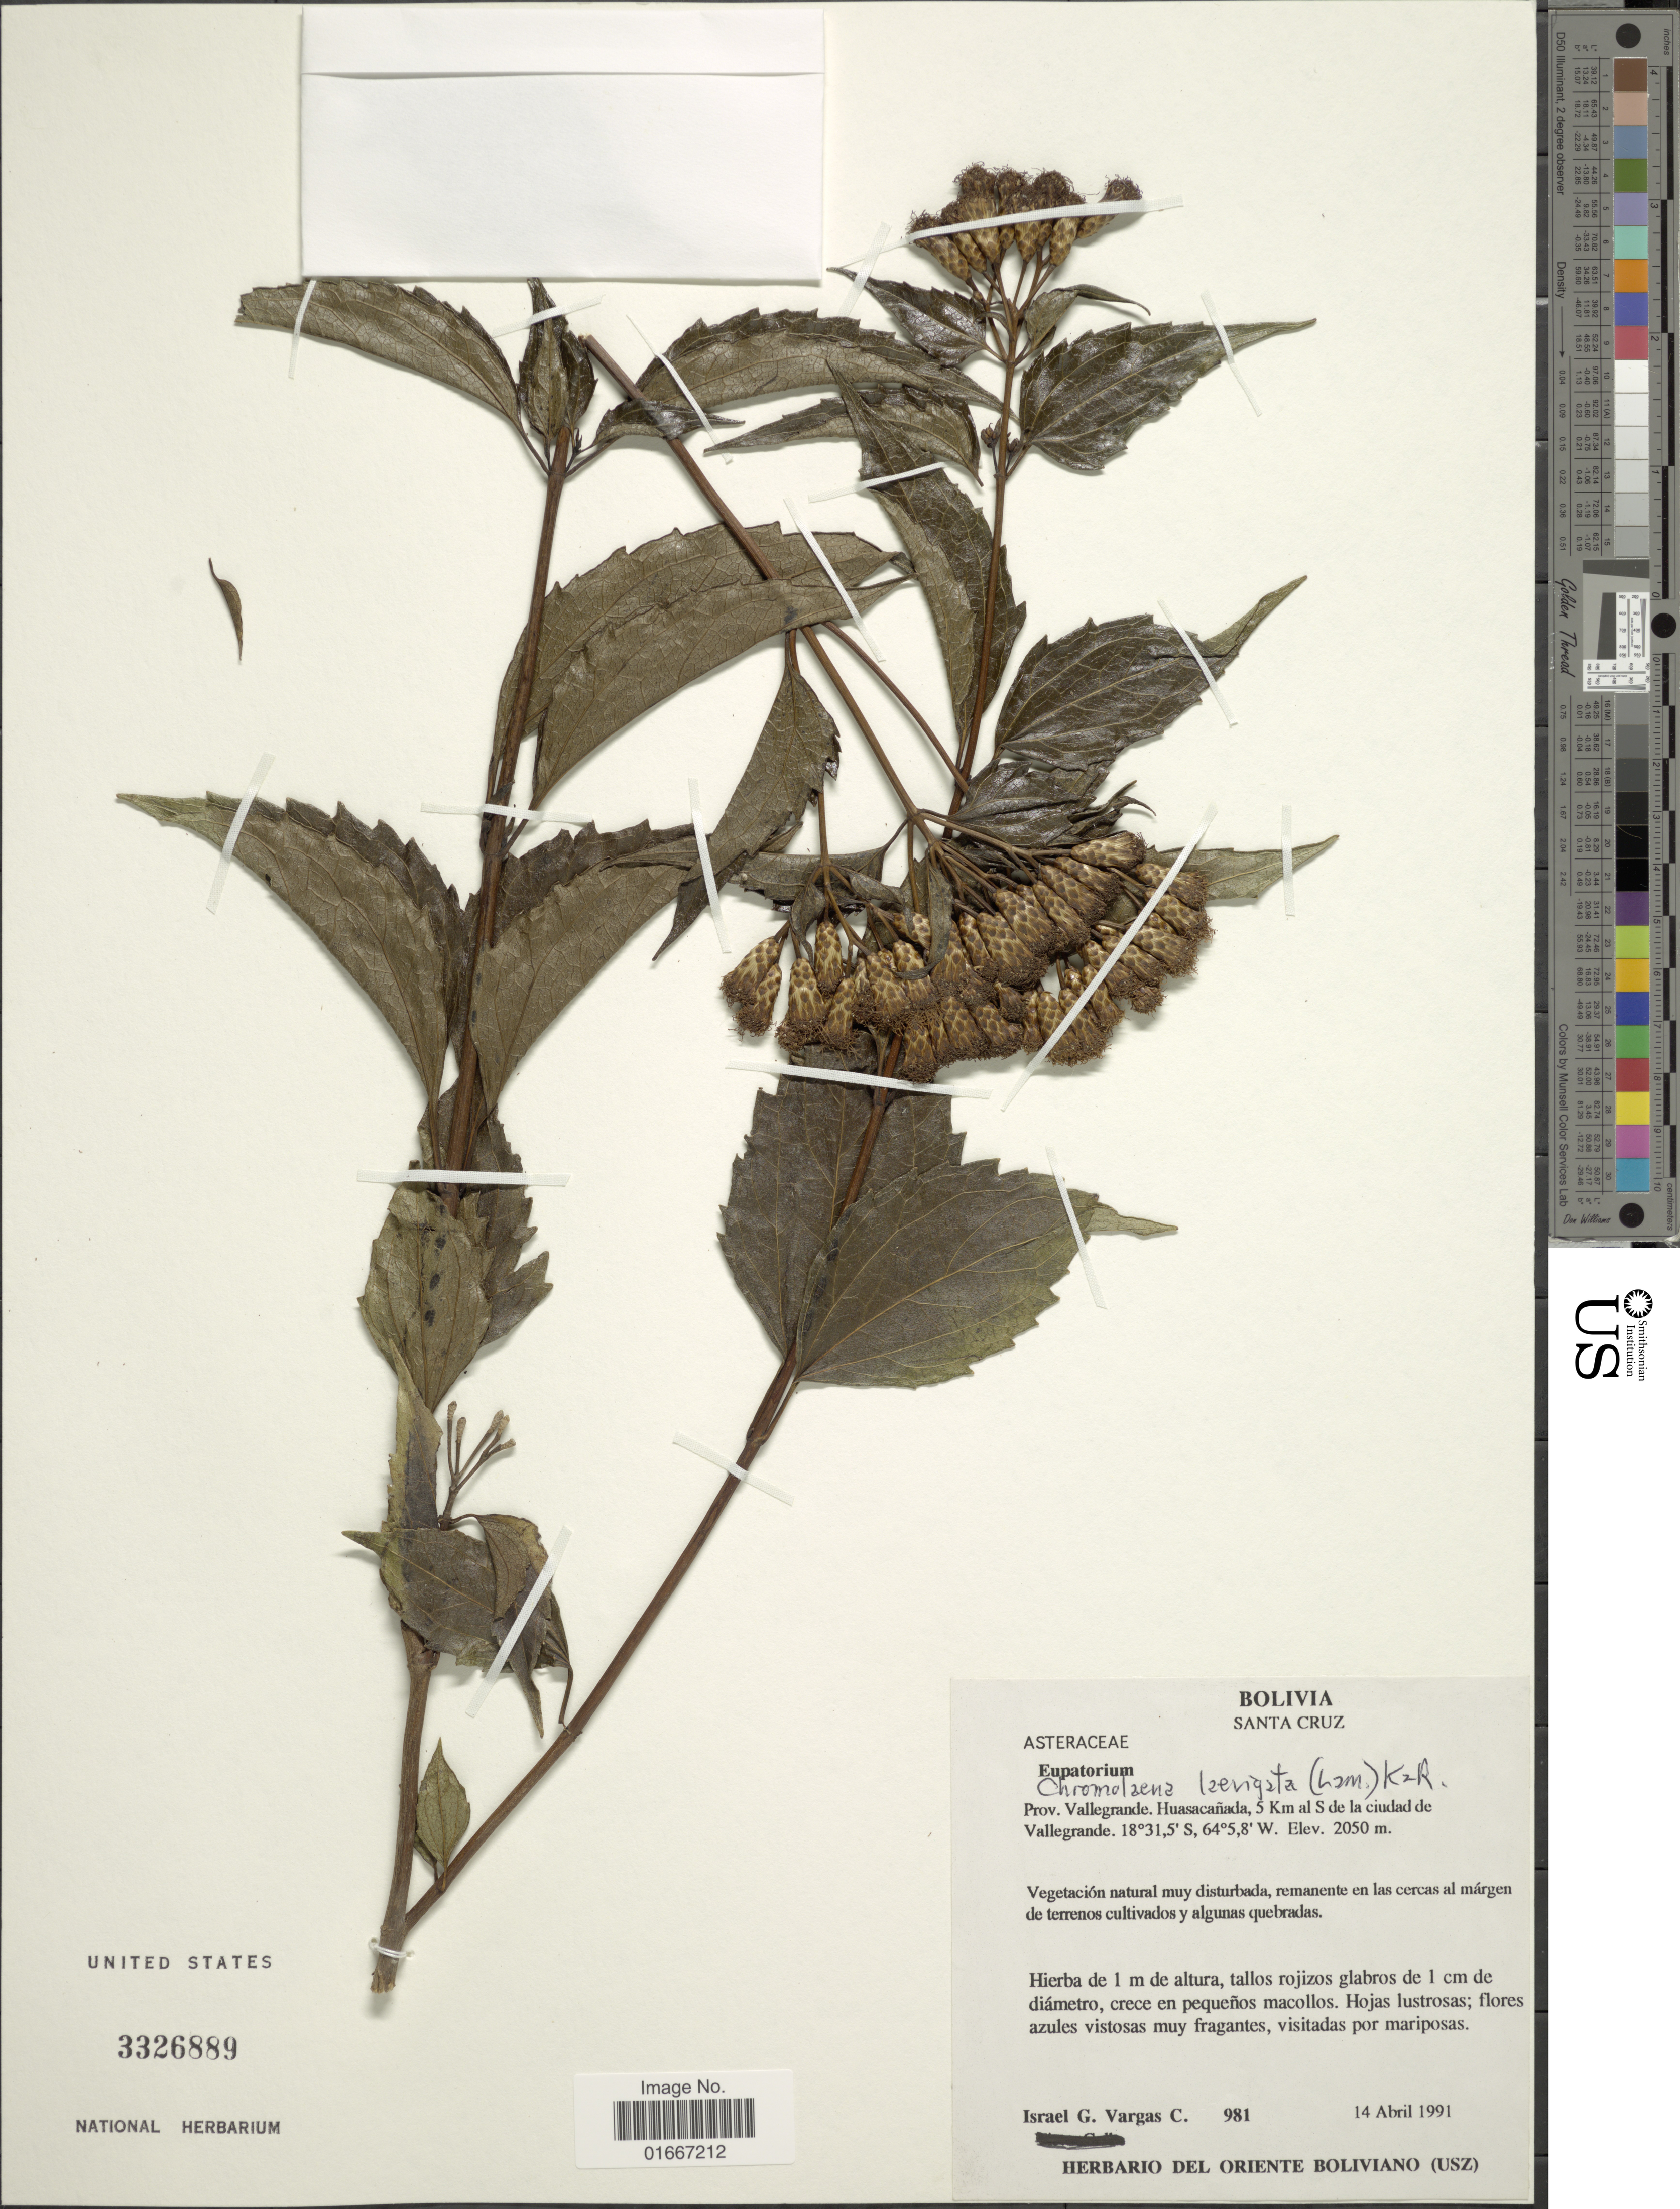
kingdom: Plantae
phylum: Tracheophyta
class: Magnoliopsida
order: Asterales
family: Asteraceae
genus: Chromolaena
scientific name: Chromolaena austera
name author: (B.L. Rob.) R.M. King & H. Rob.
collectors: I. Vargas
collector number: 981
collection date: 1991-04-14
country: Bolivia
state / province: Santa Cruz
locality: Prov. Vallegrande. Huasacanada, 5 km al S de la ciudad de Vallegrande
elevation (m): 2050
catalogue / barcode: US 3326889